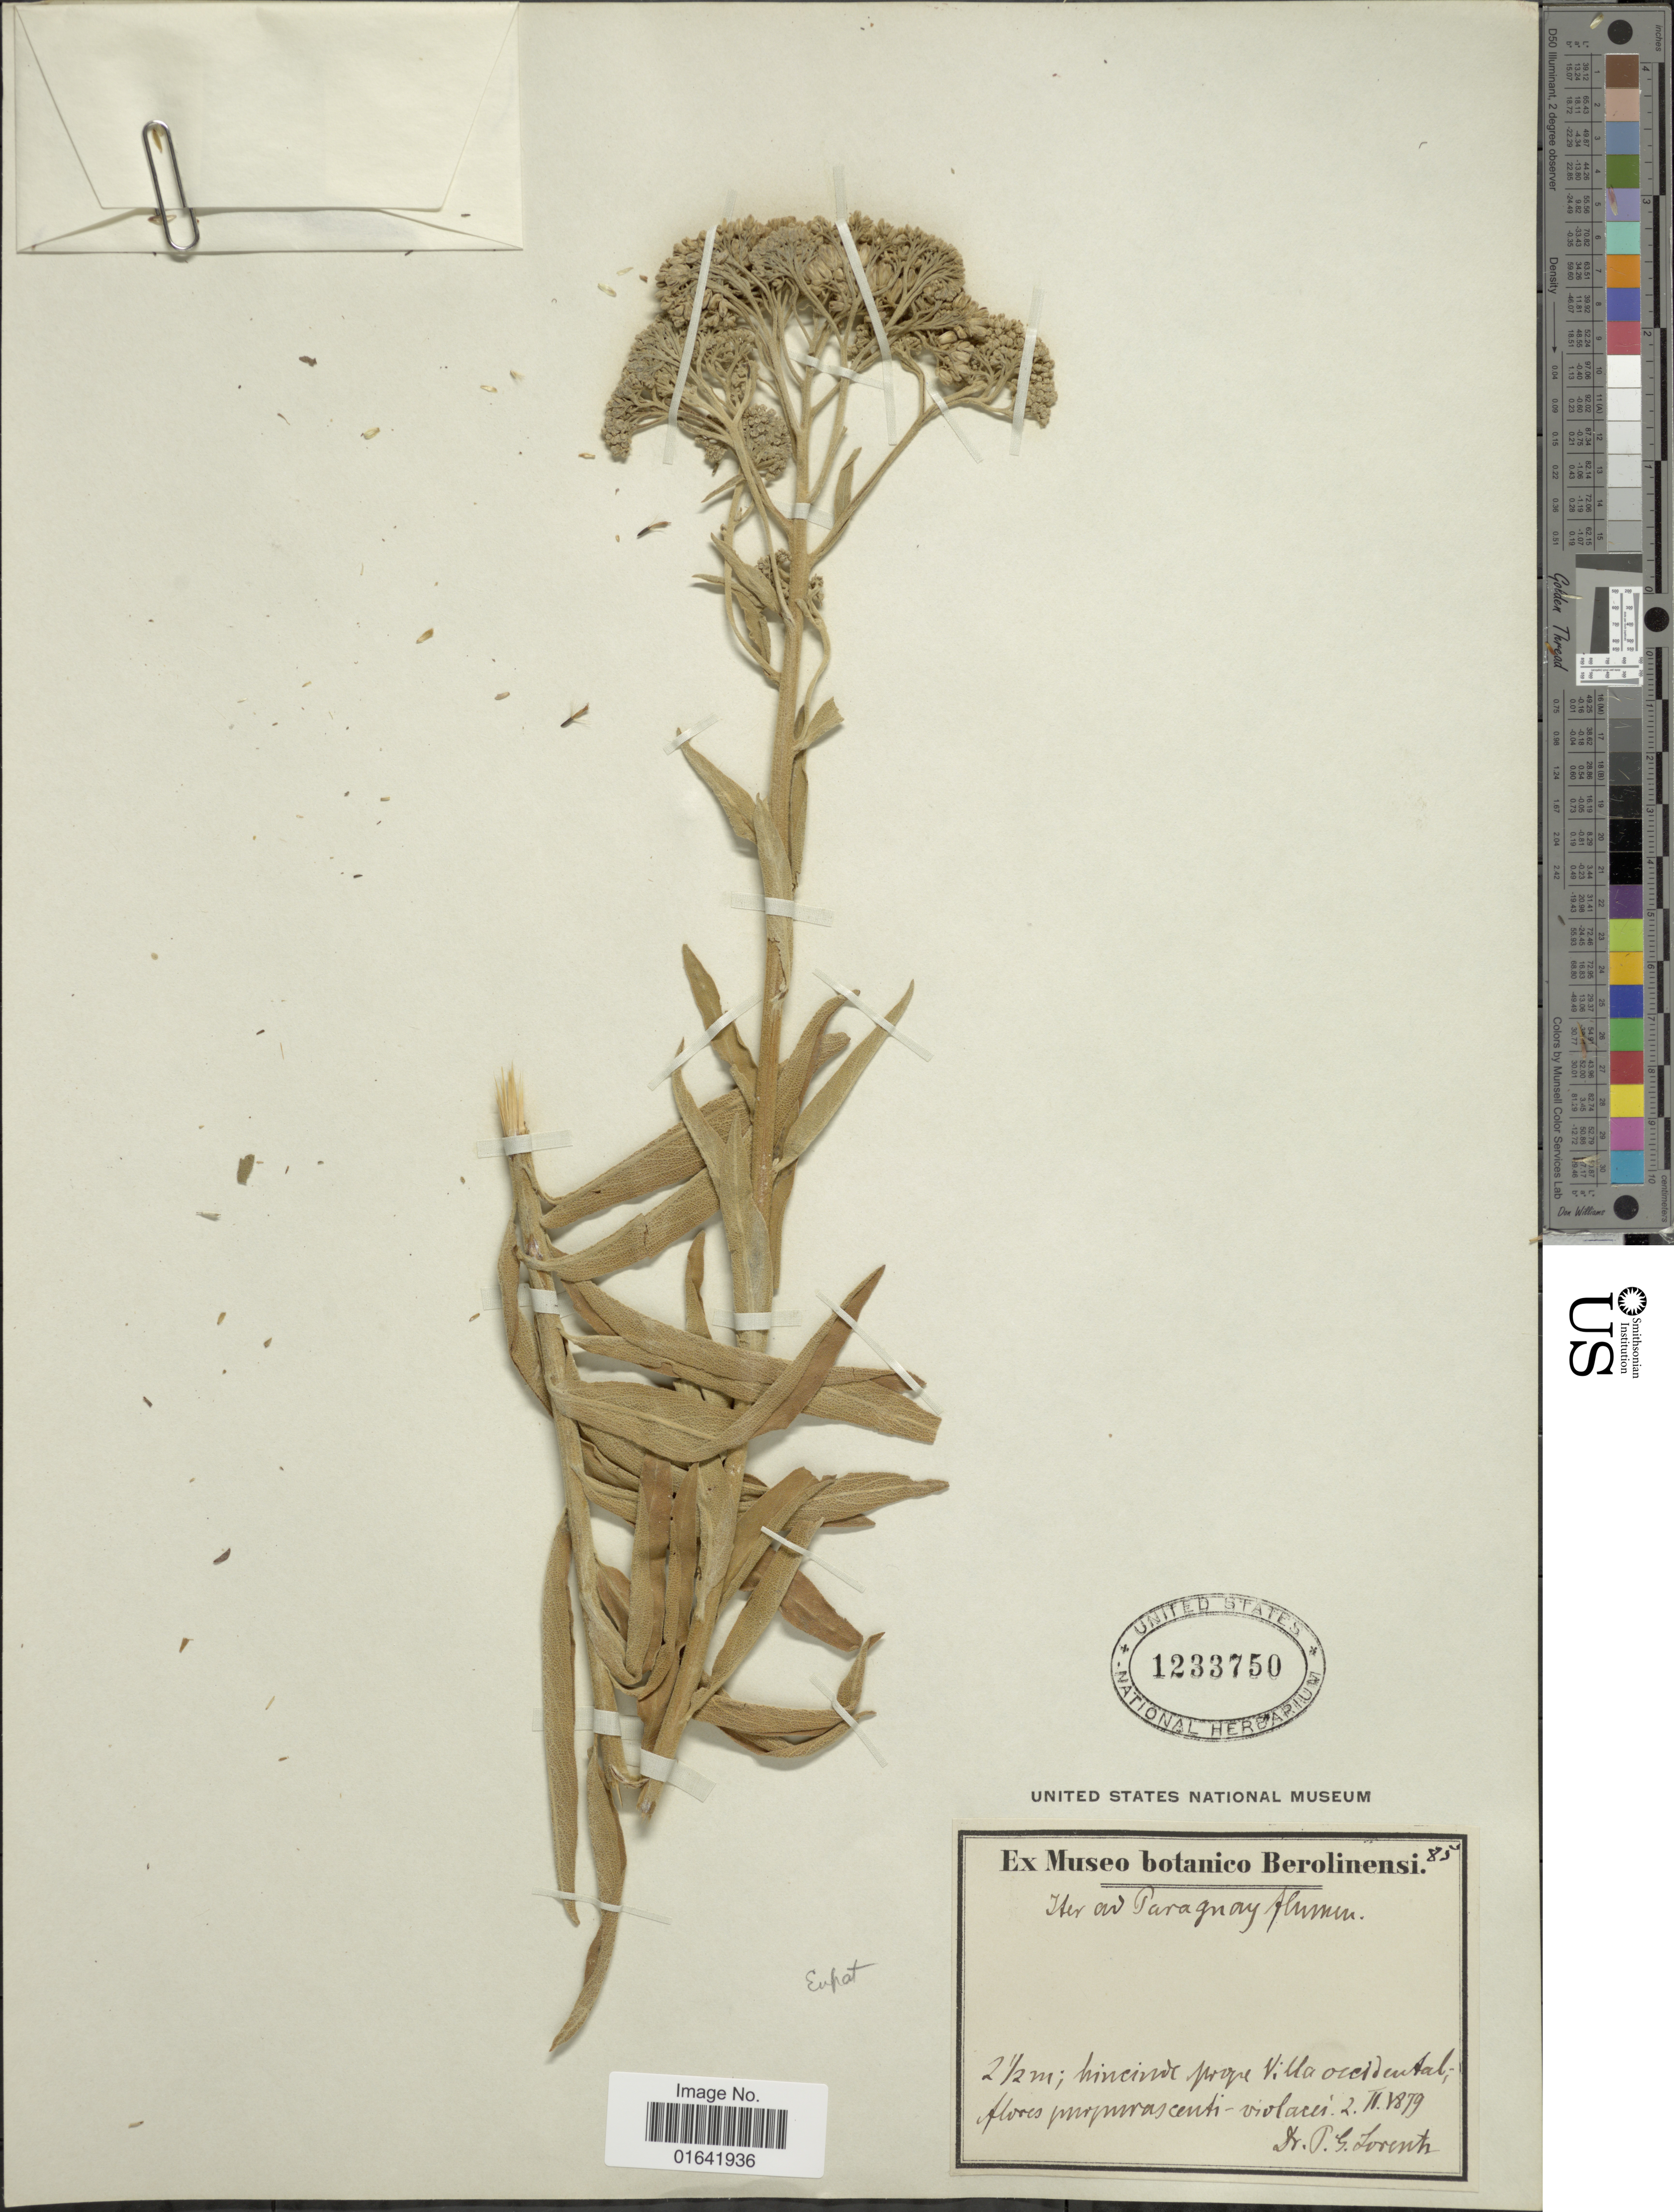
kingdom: Plantae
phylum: Tracheophyta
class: Magnoliopsida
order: Asterales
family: Asteraceae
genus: Disynaphia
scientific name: Disynaphia multicrenulata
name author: (Sch. Bip. ex Baker) R.M. King & H. Rob.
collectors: P. G. Lorentz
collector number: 85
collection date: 1879-02-02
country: Paraguay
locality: Mincinde prope Villa occidental.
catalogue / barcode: US 1233750